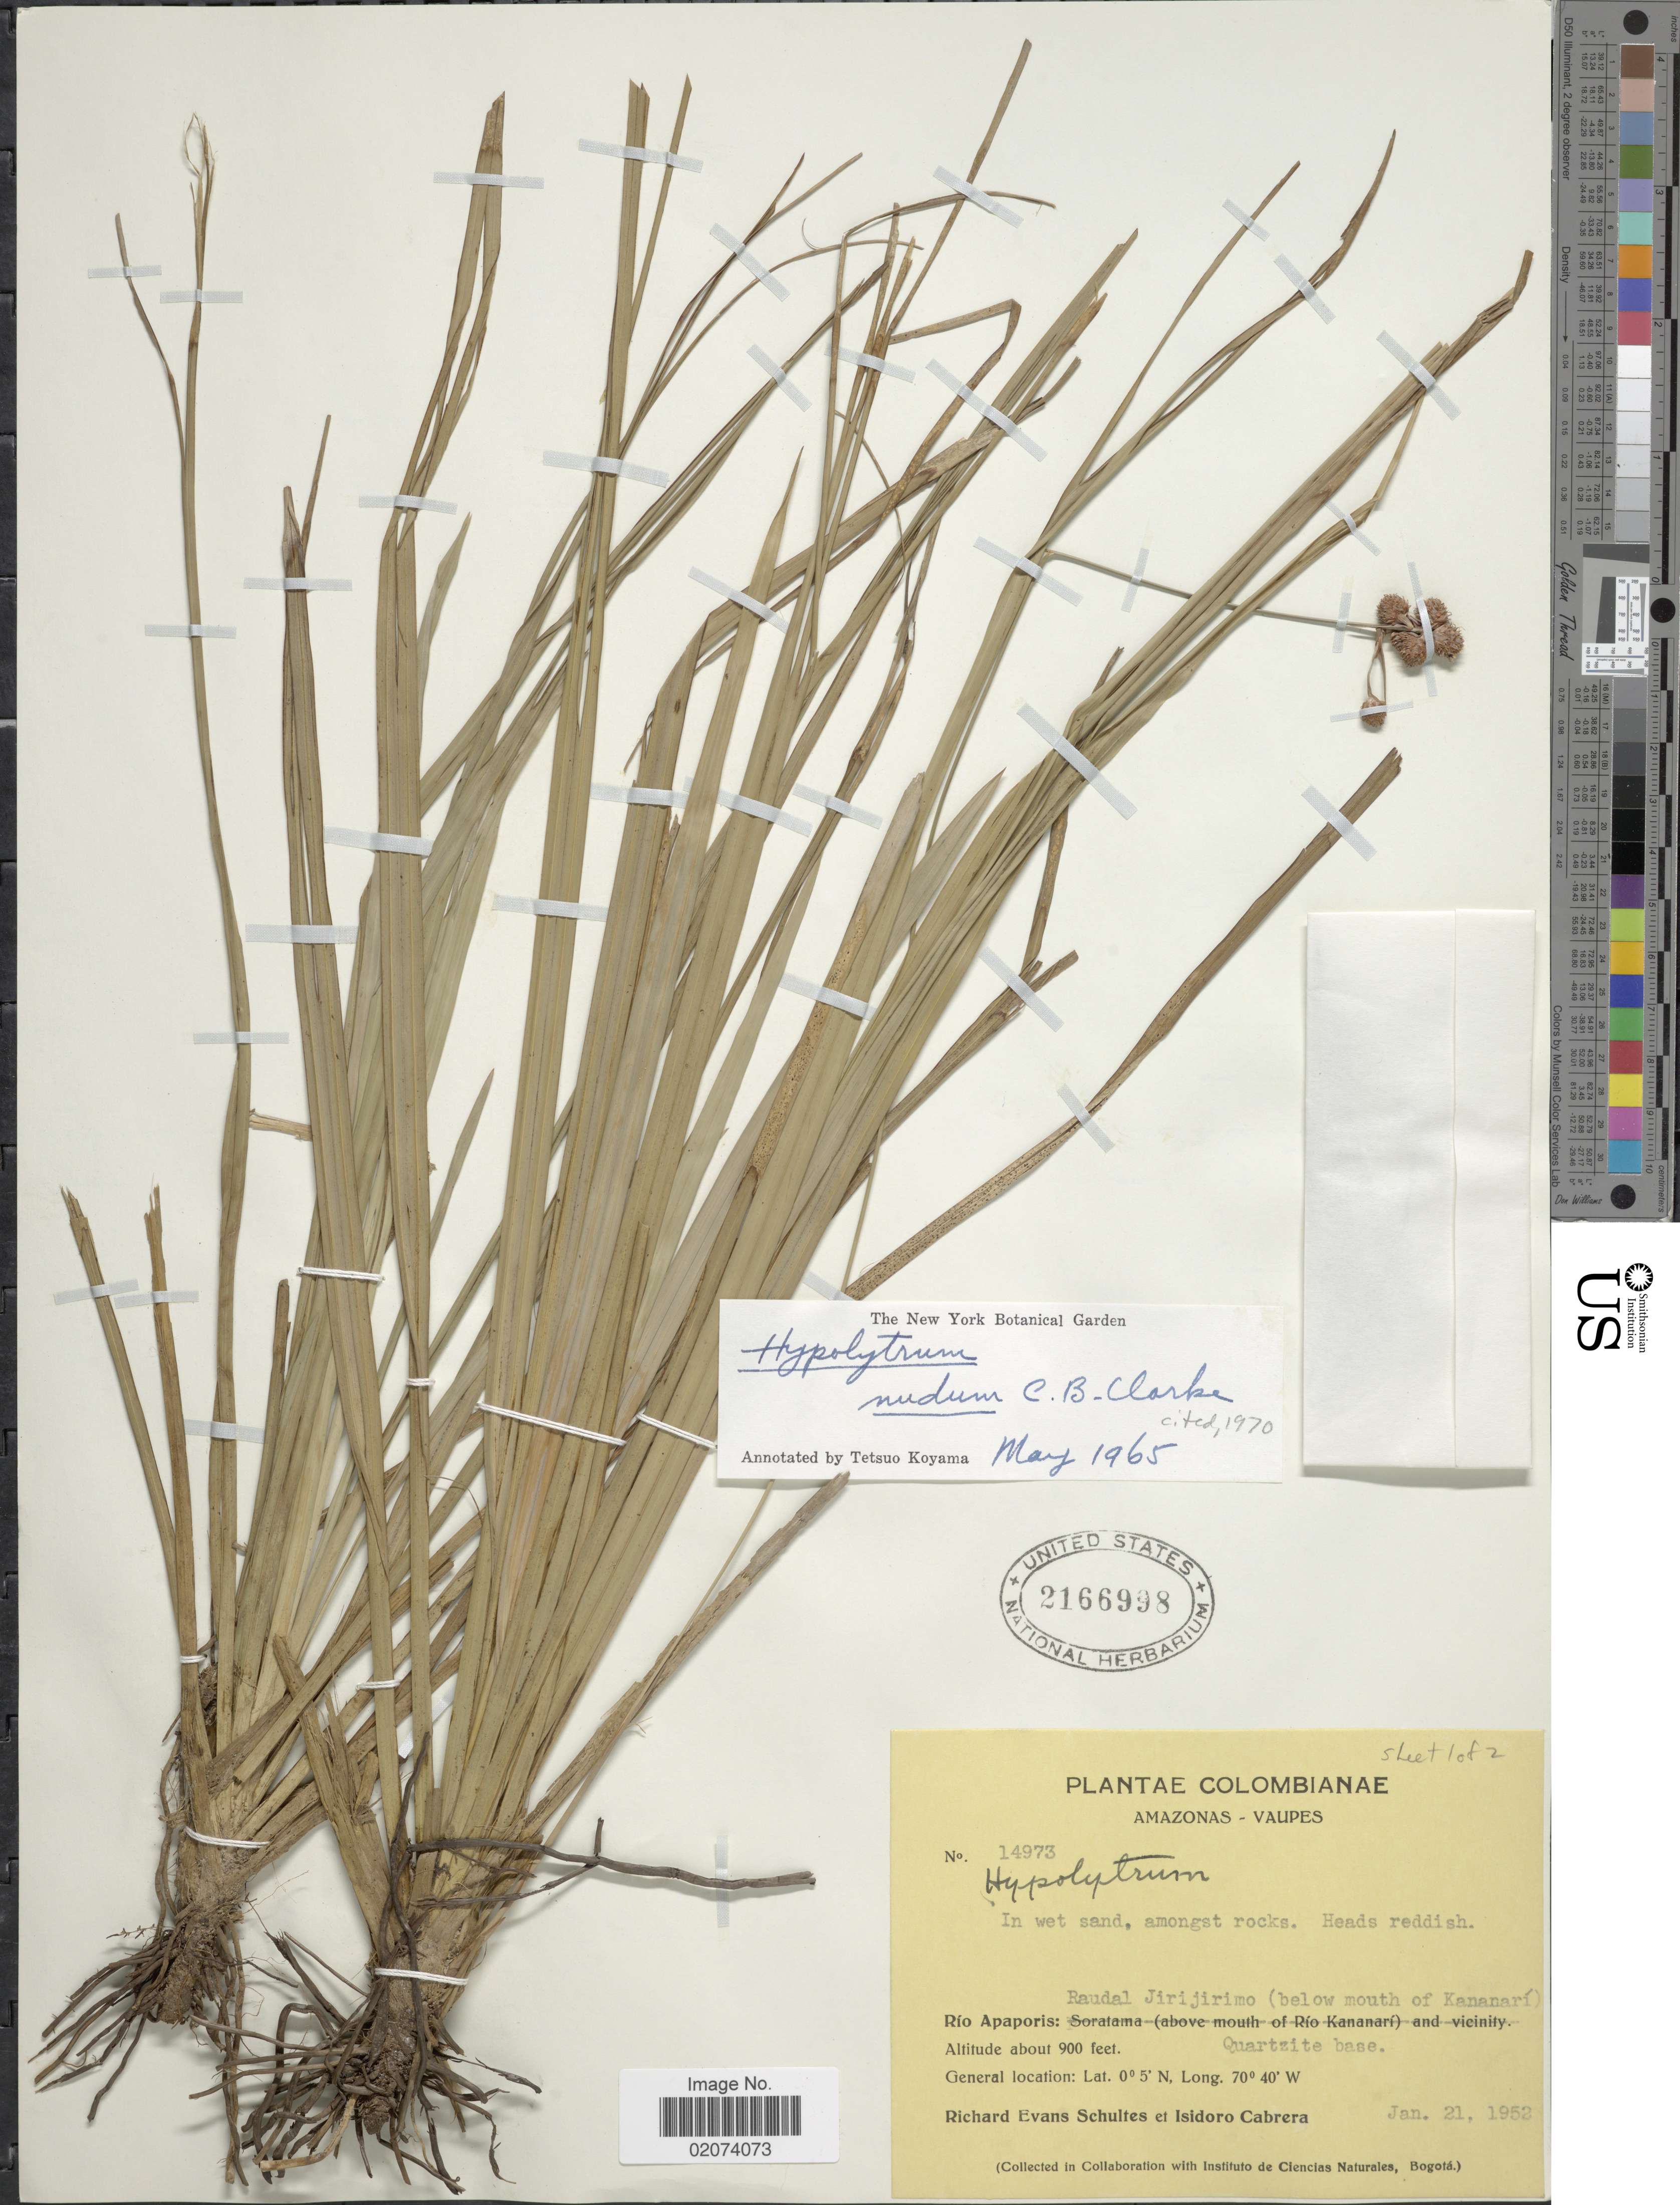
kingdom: Plantae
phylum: Tracheophyta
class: Liliopsida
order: Poales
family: Cyperaceae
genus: Hypolytrum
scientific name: Hypolytrum nudum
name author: C.B. Clarke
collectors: R. E. Schultes & I. Cabrera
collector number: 14973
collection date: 1952-01-21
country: Colombia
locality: Amazonas-Vaupes, Rio Apaporis, Raudal Jirijirimo (below mouth of Kananari)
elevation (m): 274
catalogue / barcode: US 2166998